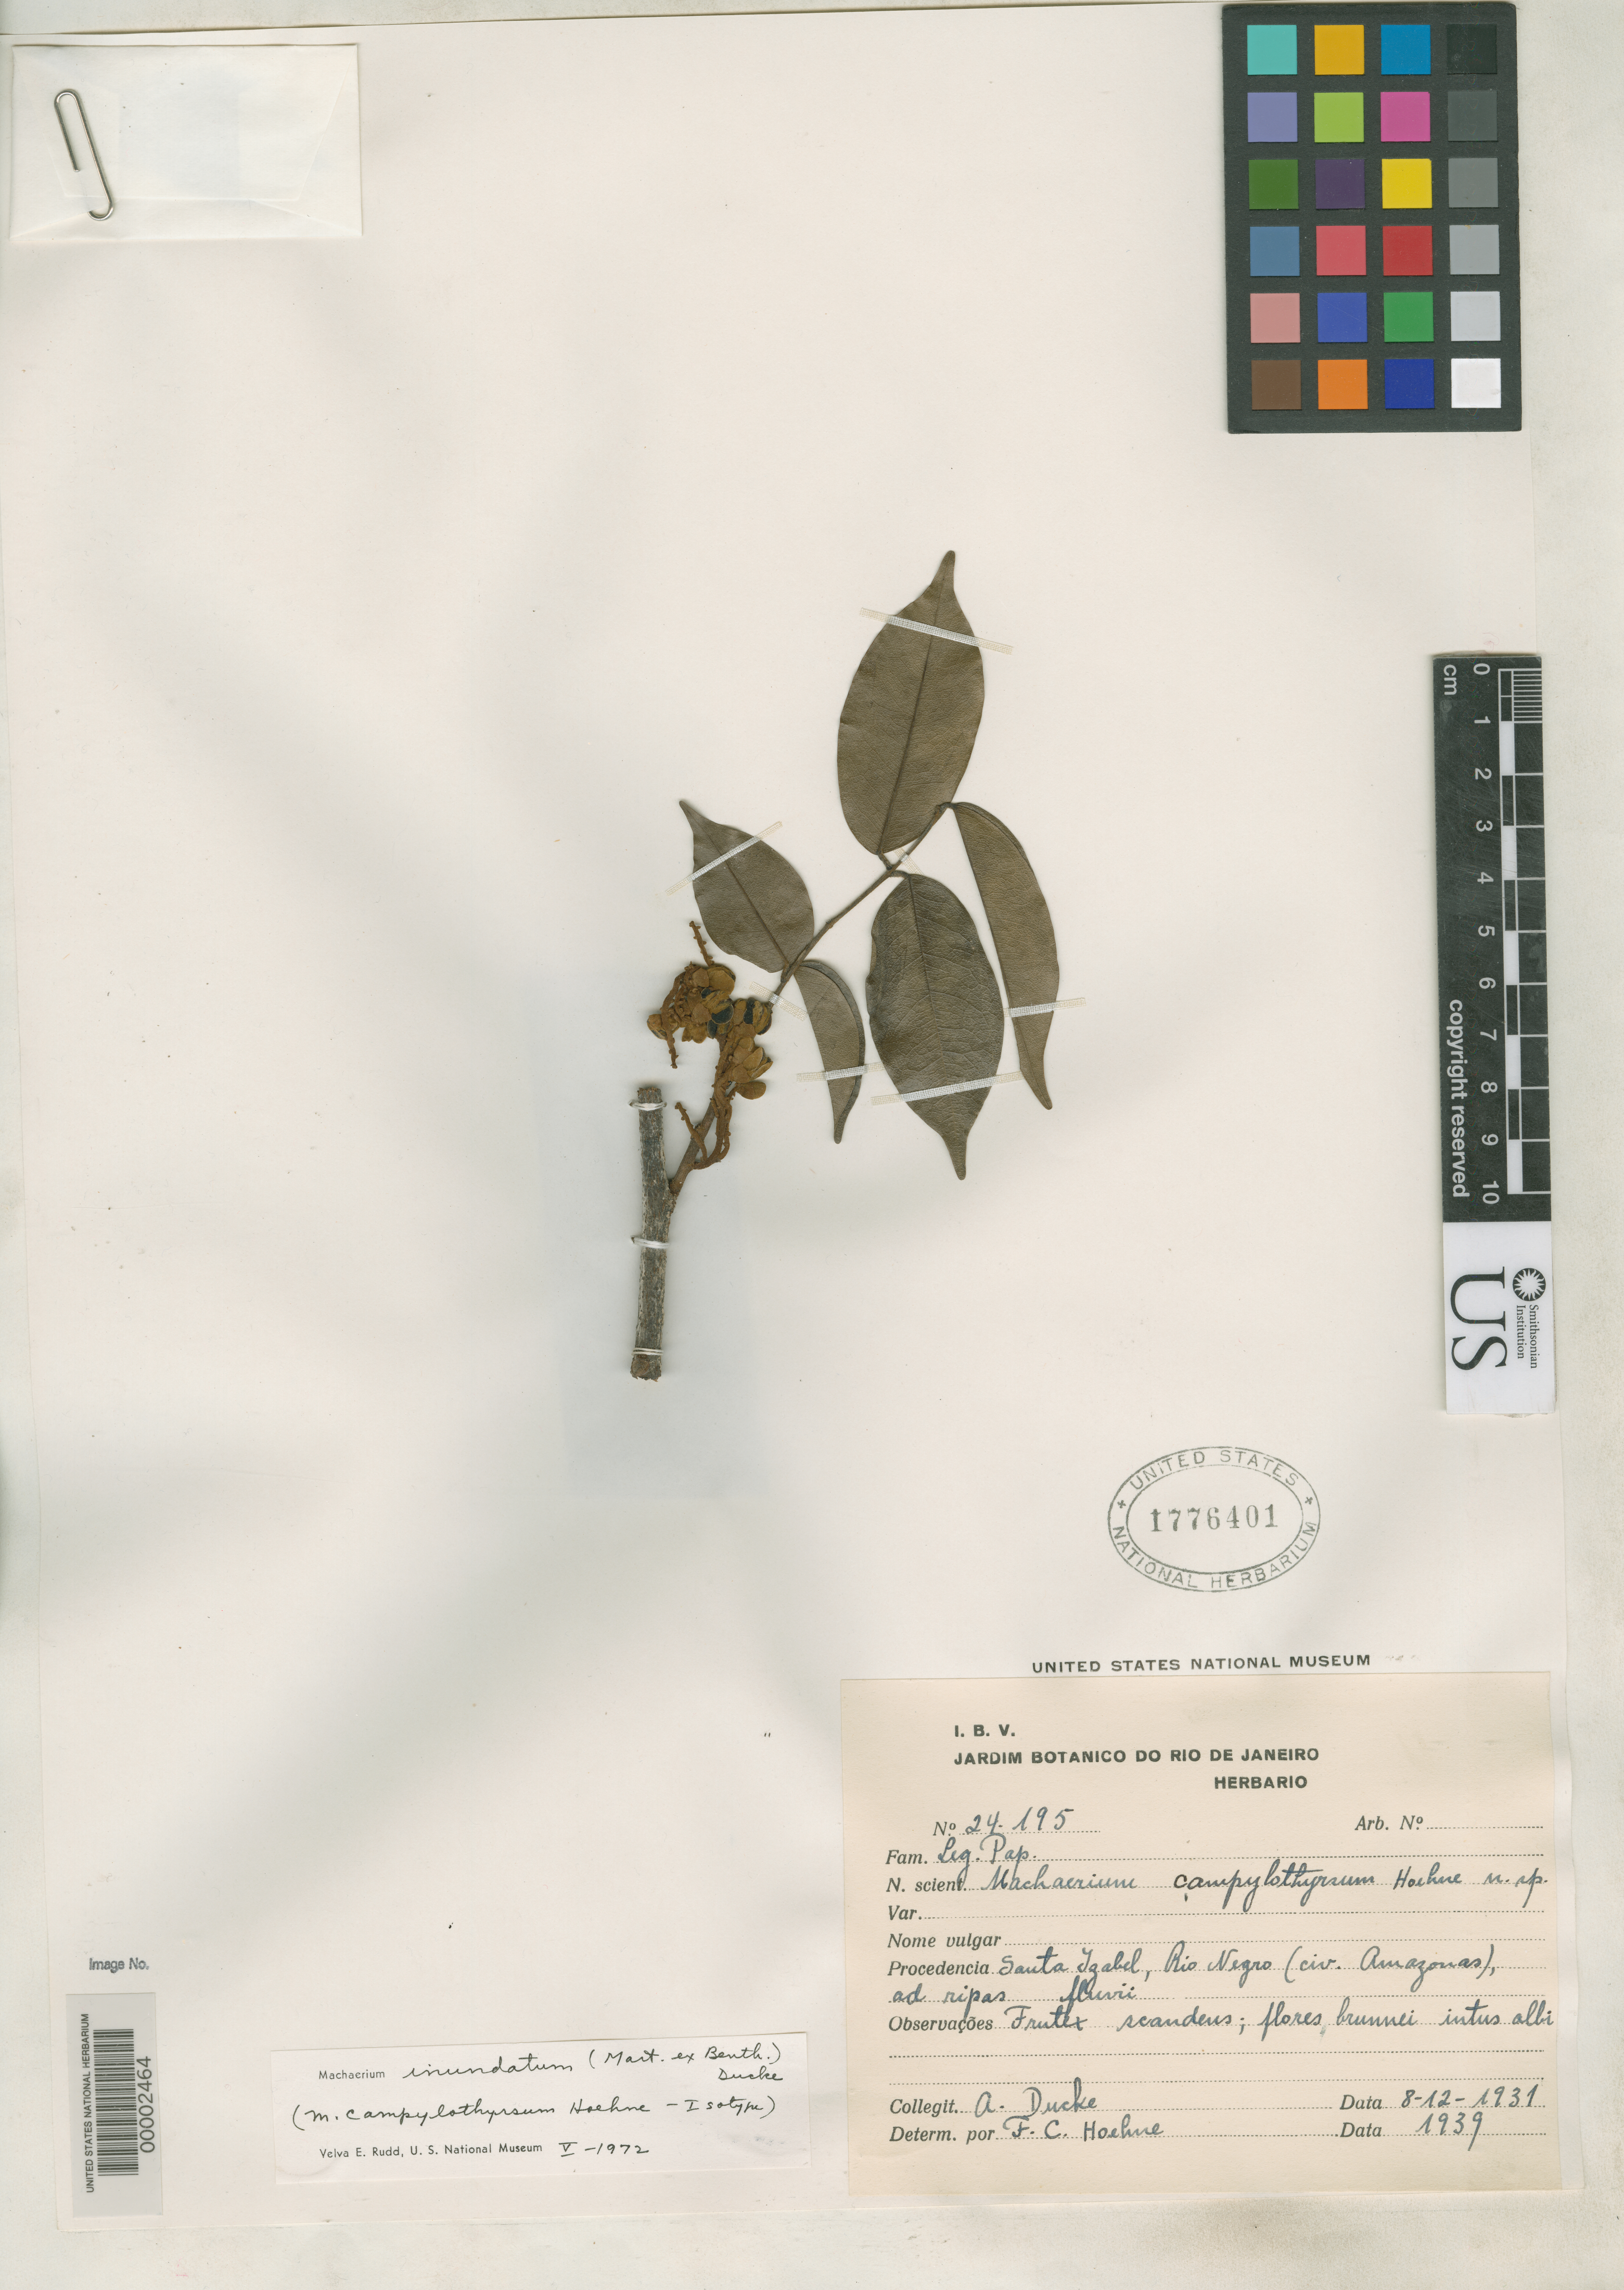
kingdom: Plantae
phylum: Tracheophyta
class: Magnoliopsida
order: Fabales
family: Fabaceae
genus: Machaerium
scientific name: Machaerium campylothyrsum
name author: Hoehne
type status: Isotype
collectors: A. Ducke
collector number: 24195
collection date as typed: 1931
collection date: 1931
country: Brazil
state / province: Amazonas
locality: Santa Izabel, Rio Negro.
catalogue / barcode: US 1776401